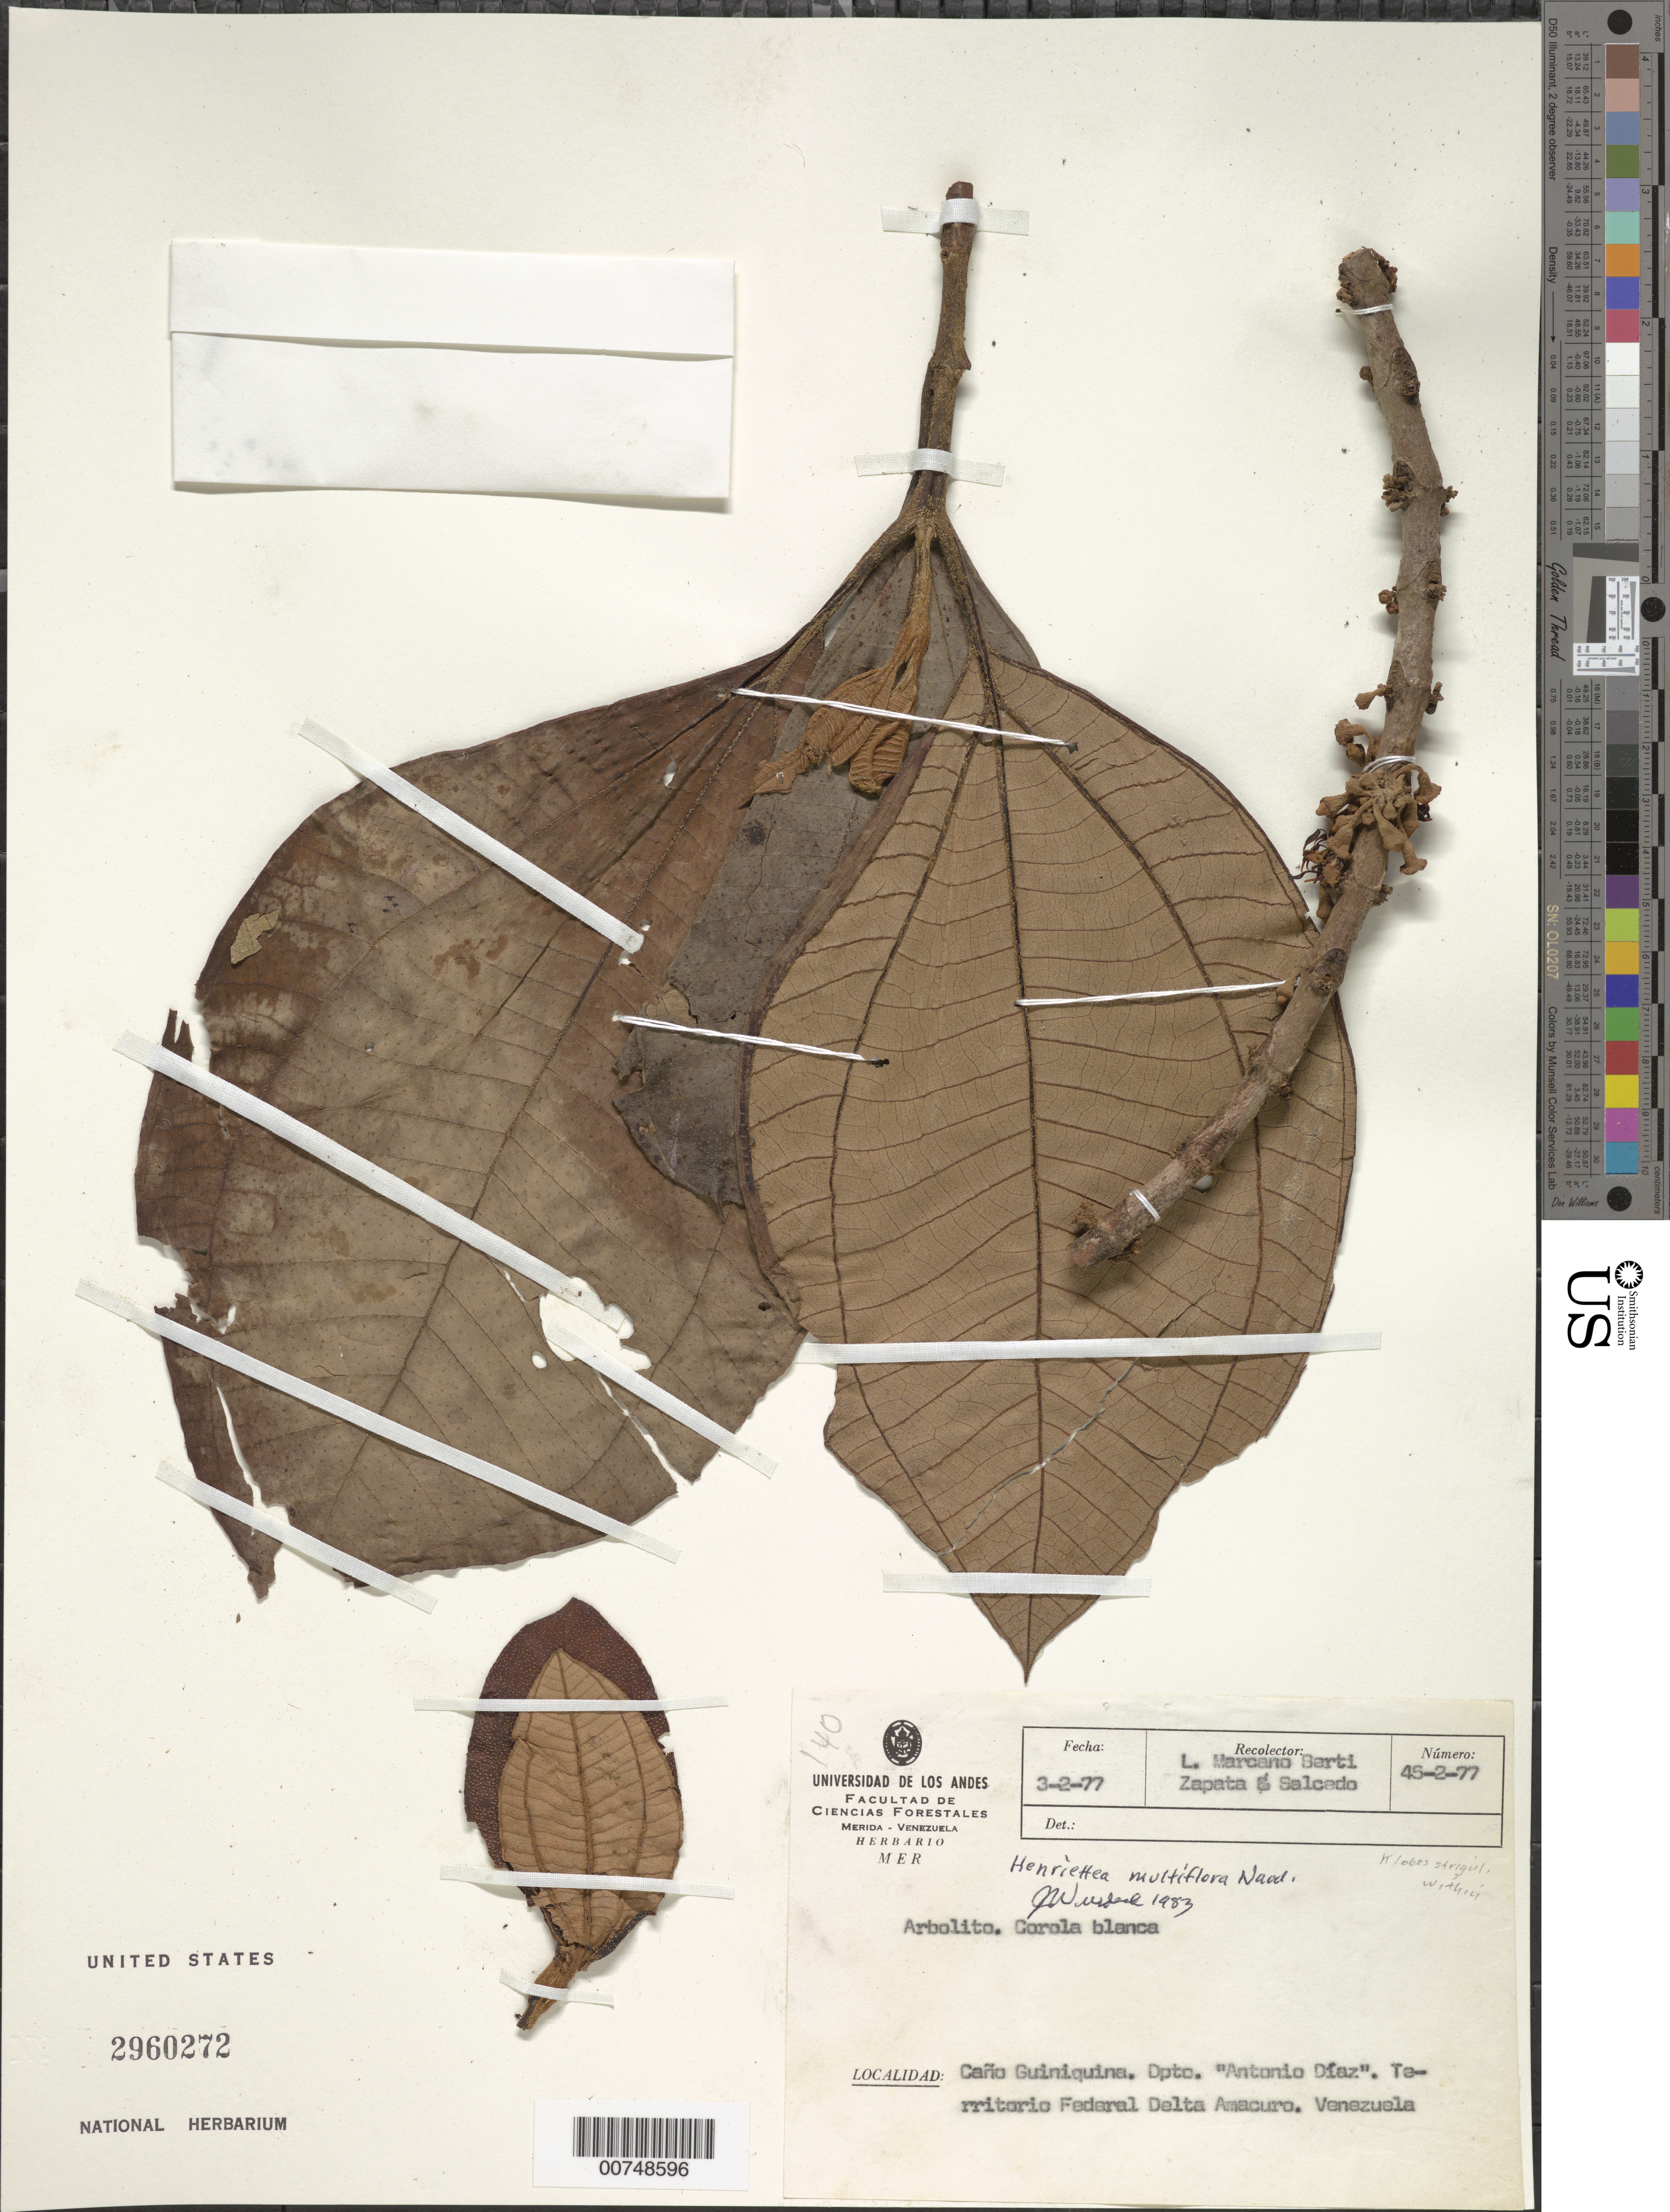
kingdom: Plantae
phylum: Tracheophyta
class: Magnoliopsida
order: Myrtales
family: Melastomataceae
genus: Henriettea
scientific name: Henriettea multiflora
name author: Naudin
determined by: Wurdack, John J., (US), US (UNITED STATES)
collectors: L. Marcano-Berti, P. Salcedo & -. Zapata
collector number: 277 45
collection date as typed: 3-Feb-77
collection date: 1977-02-03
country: Venezuela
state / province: Delta Amacuro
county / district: Antonio Díaz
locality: Caño Guiniquina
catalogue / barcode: US 2960272